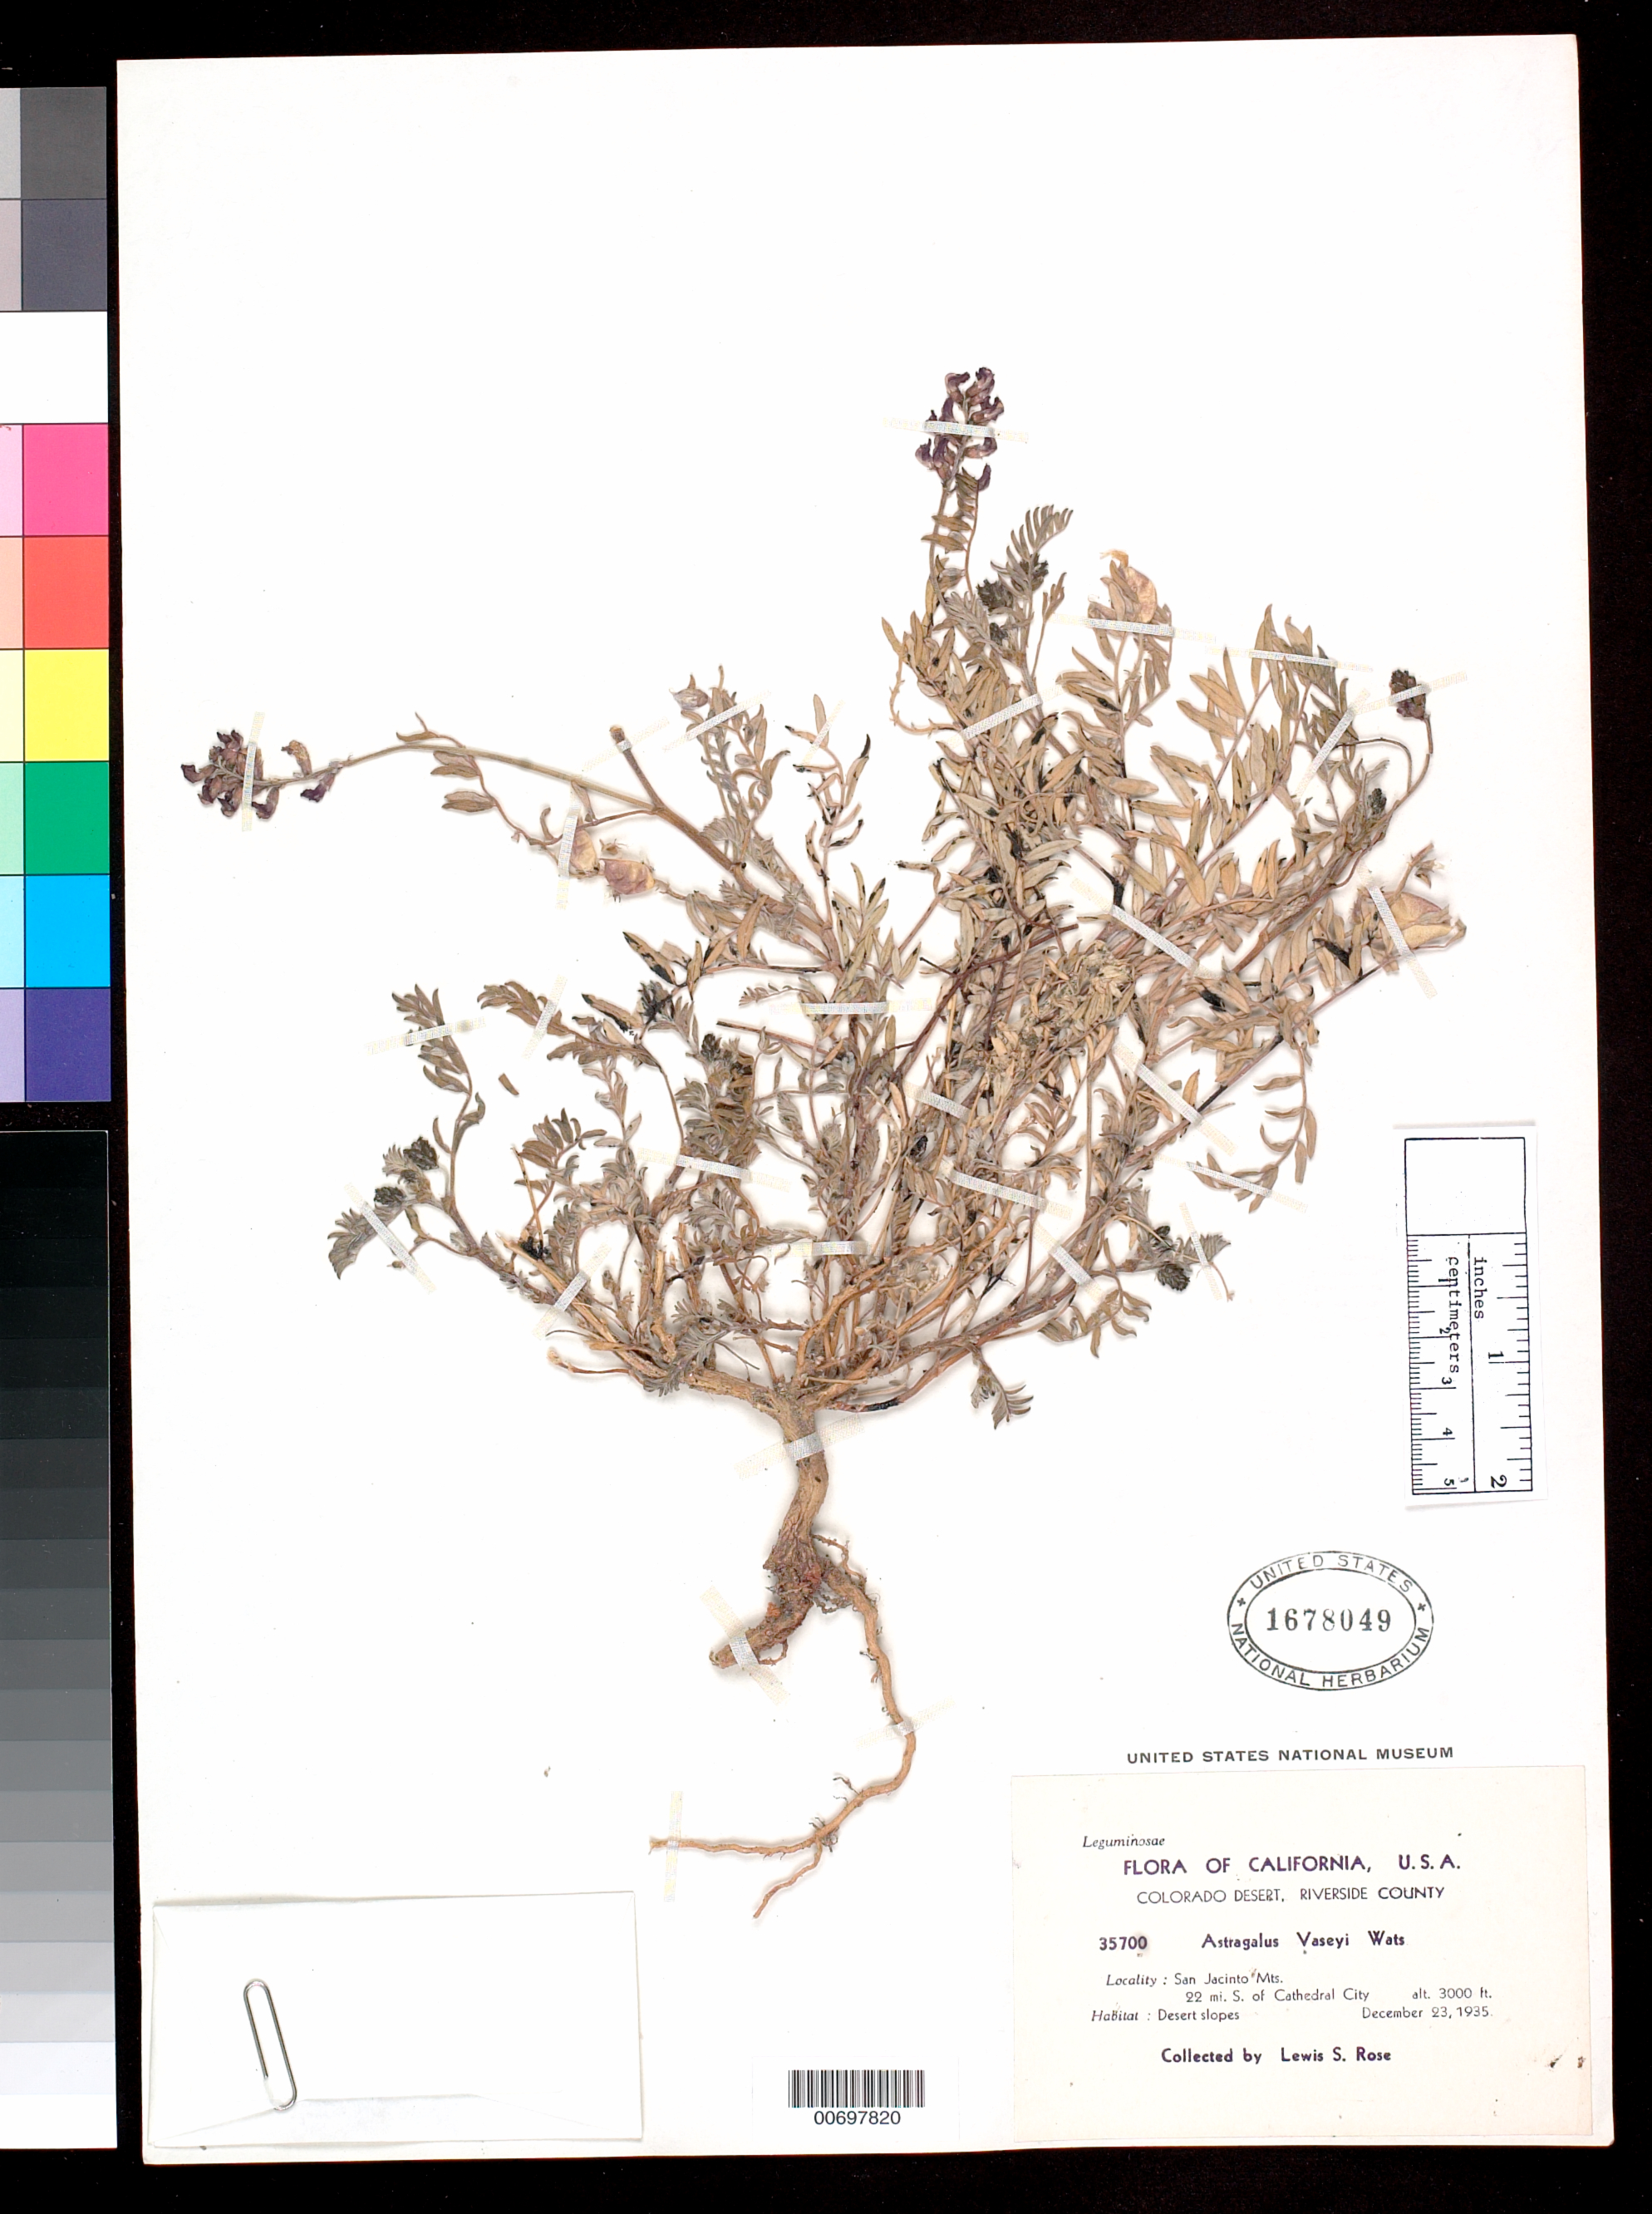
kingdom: Plantae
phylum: Tracheophyta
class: Magnoliopsida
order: Fabales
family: Fabaceae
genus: Astragalus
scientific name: Astragalus vaseyi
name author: S. Watson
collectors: L. S. Rose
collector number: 35700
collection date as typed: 23 Dec 1935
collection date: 1935-12-23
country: United States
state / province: California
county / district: Riverside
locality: Colorado Desert, San Jacinto Mts., 22 mi. S. of Cathedral City.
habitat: Desert slopes.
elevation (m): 914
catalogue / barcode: US 1678049